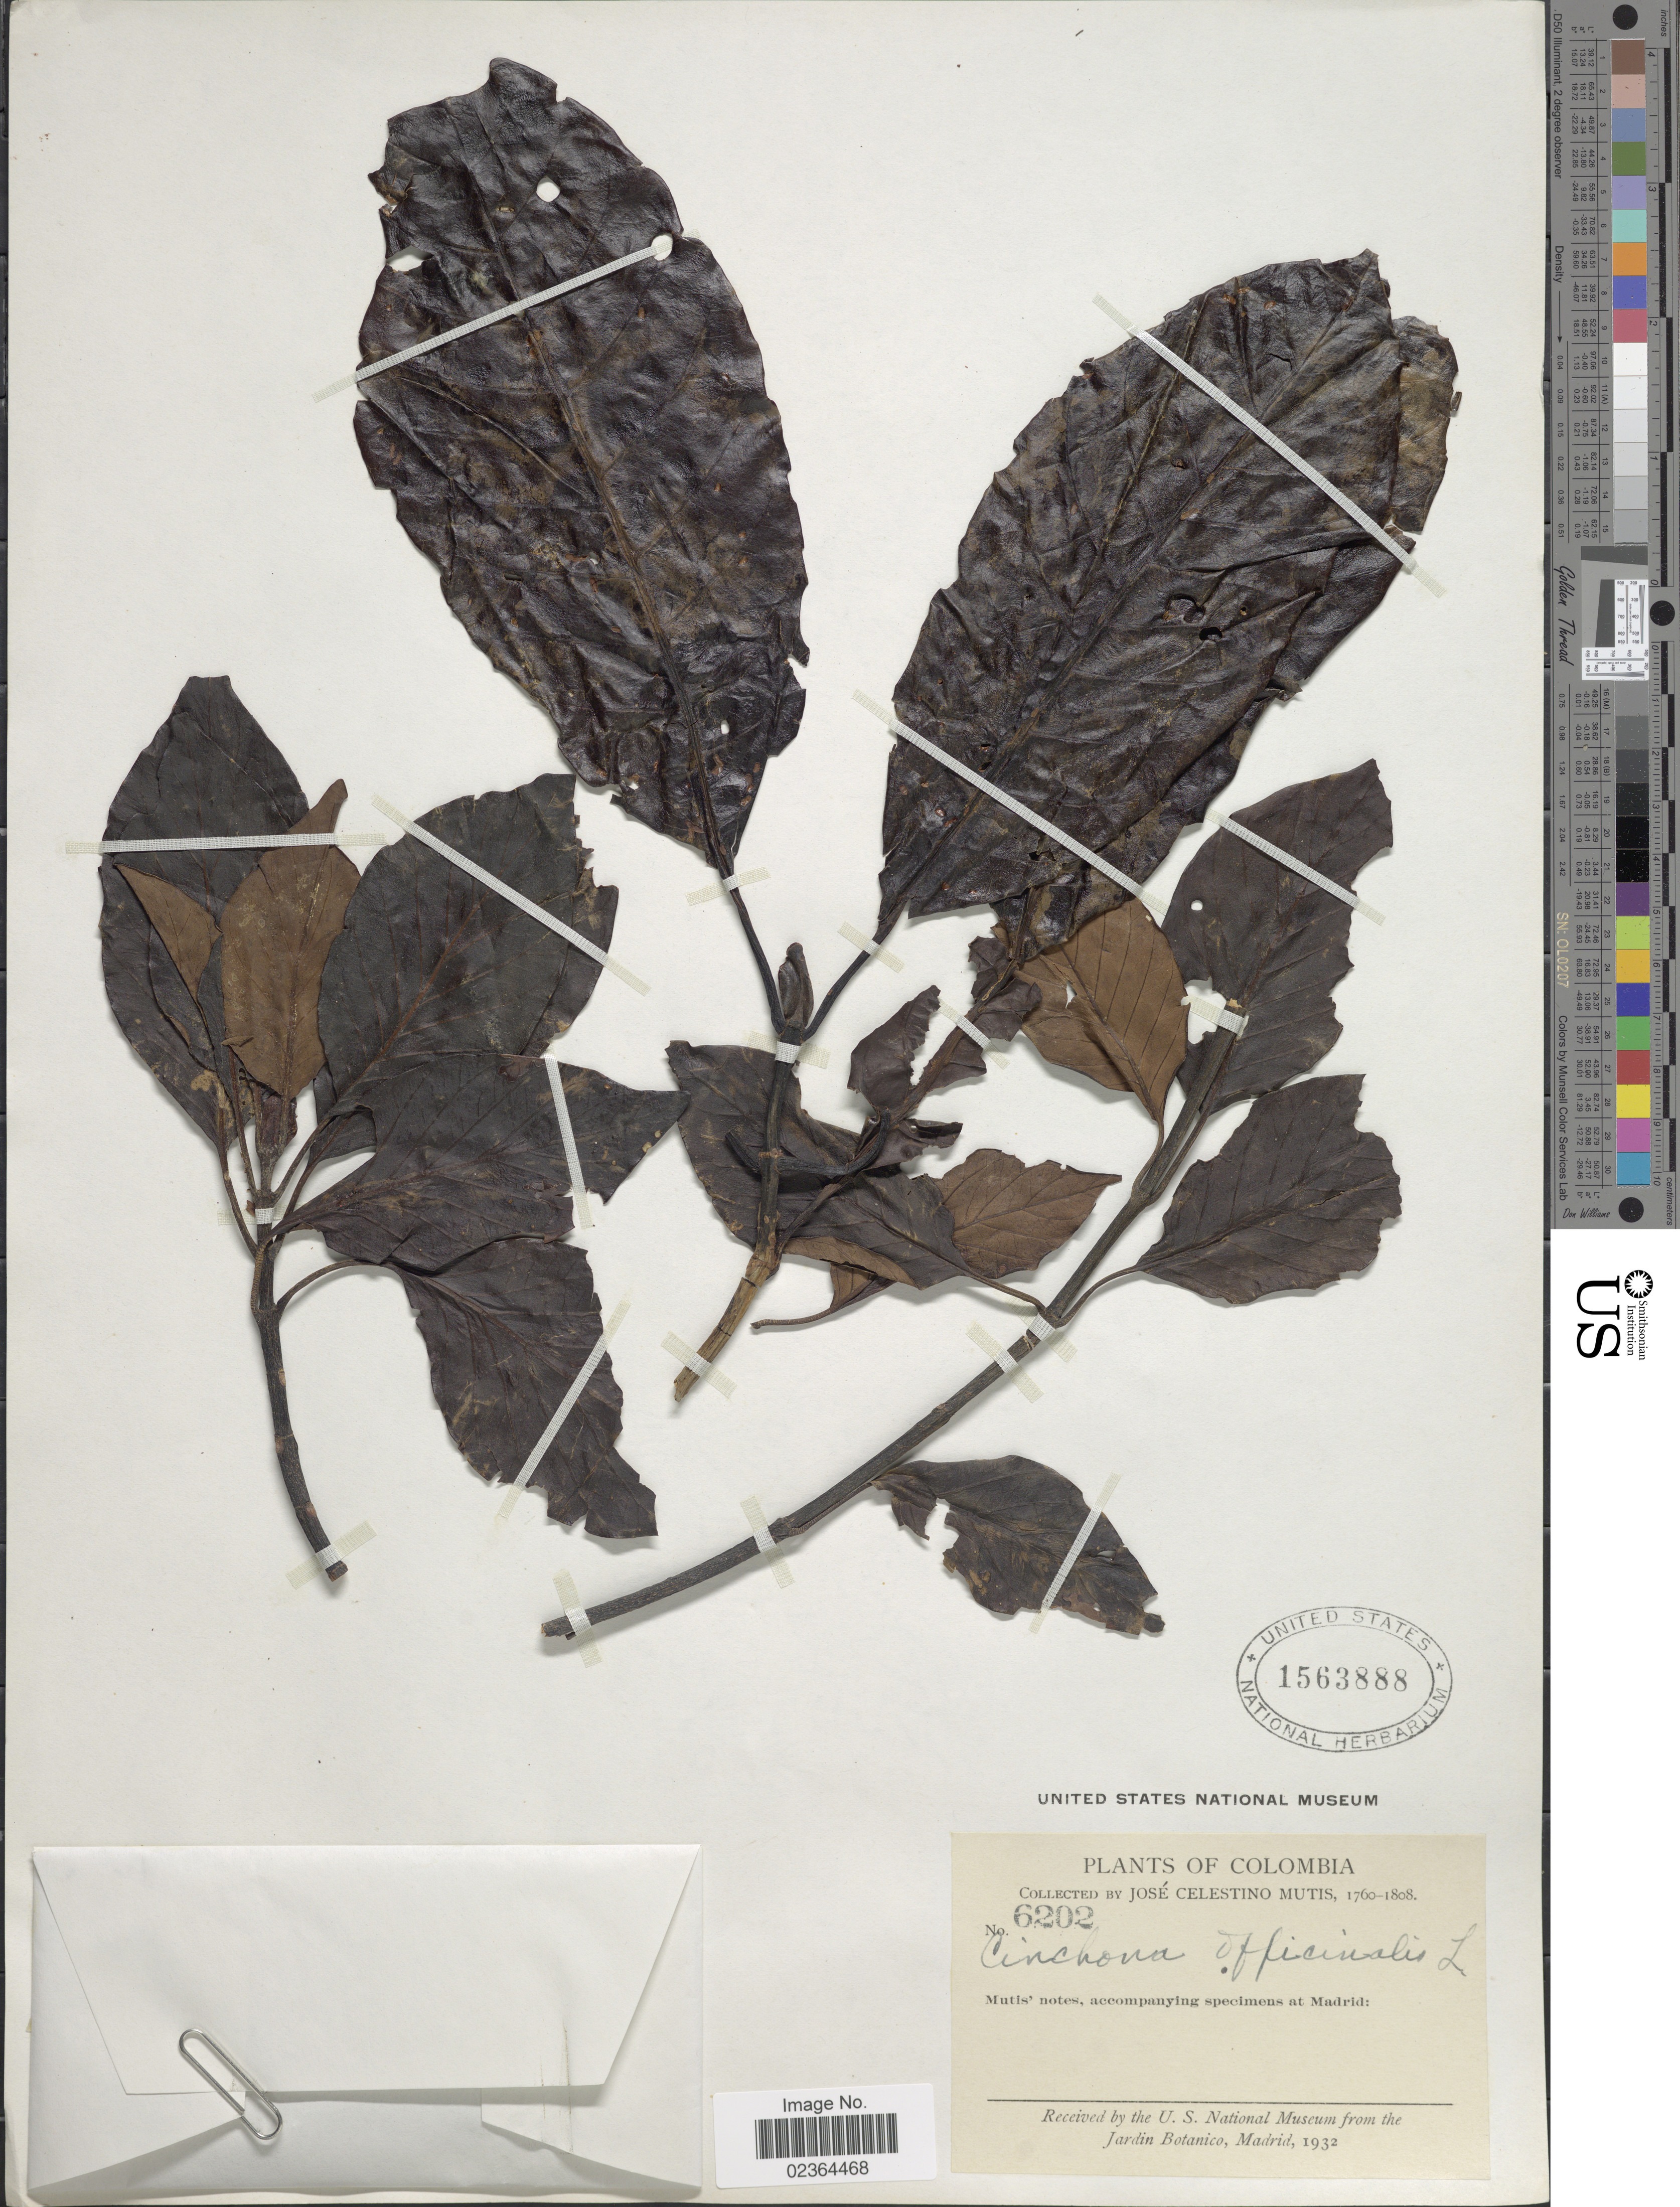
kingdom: Plantae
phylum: Tracheophyta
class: Magnoliopsida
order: Gentianales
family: Rubiaceae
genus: Cinchona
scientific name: Cinchona officinalis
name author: L.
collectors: J. C. B. Mutis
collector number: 6202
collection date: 1760/1808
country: Colombia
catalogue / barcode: US 1563888